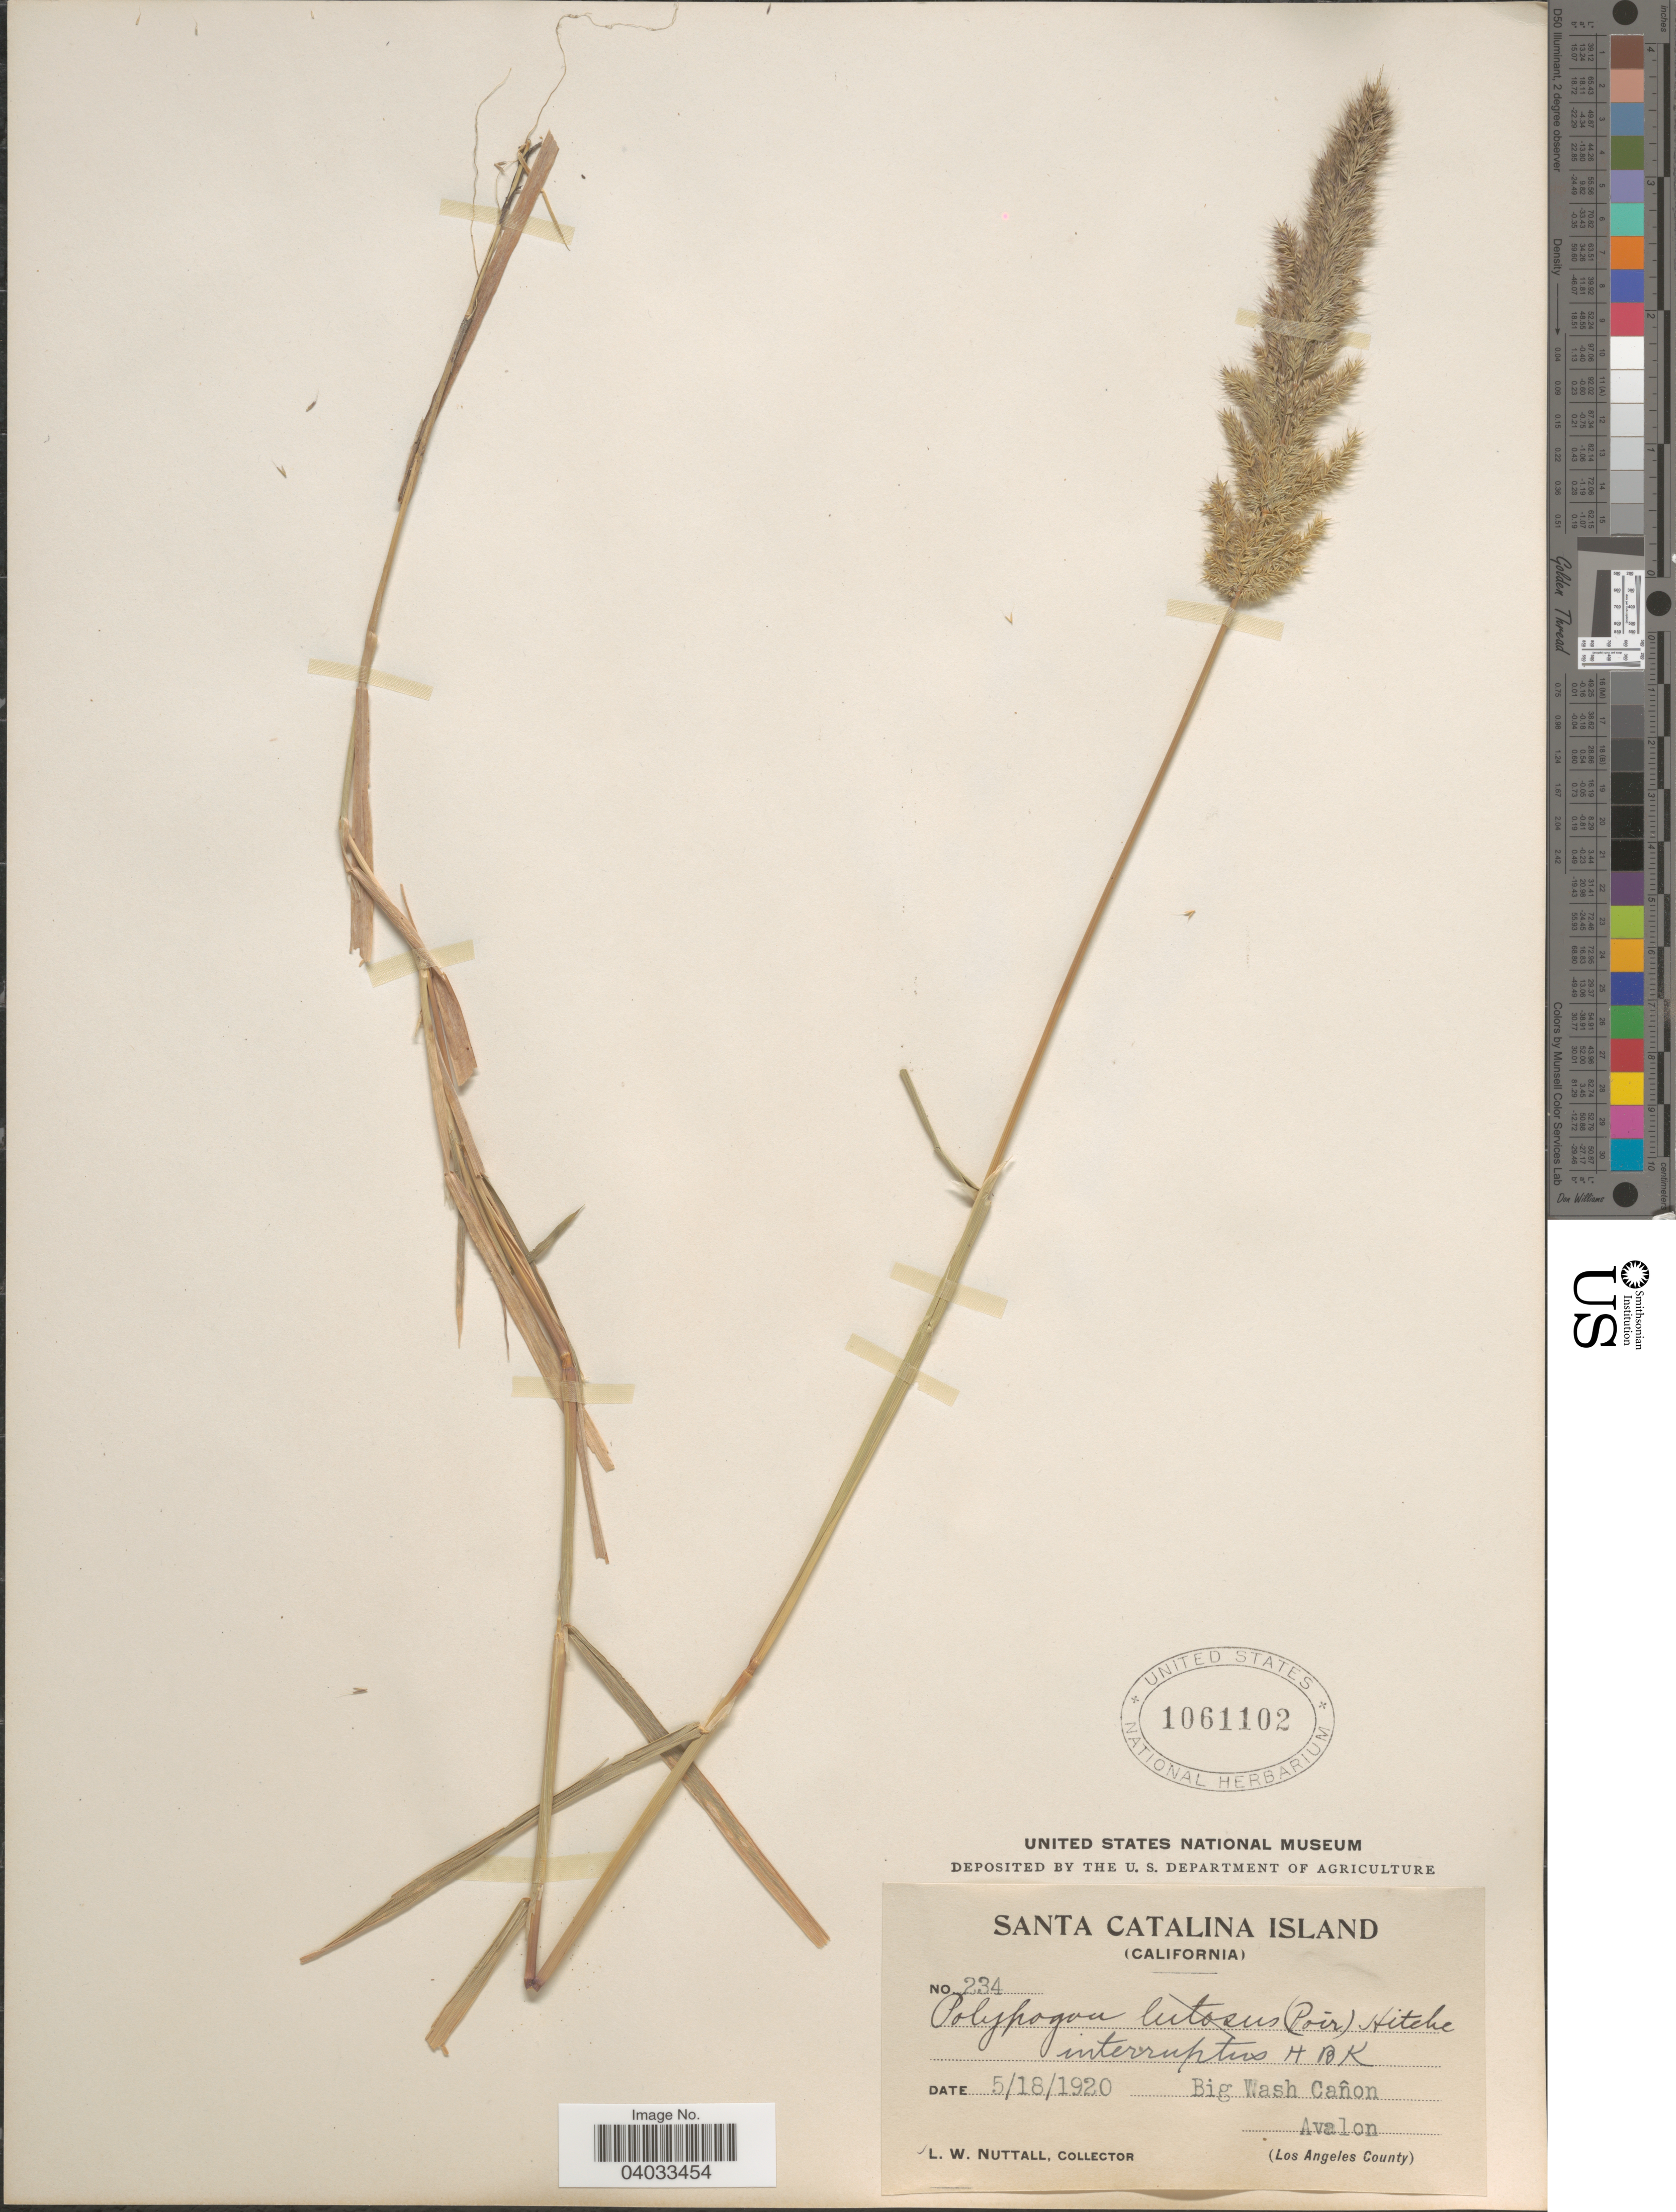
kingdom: Plantae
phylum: Tracheophyta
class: Liliopsida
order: Poales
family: Poaceae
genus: Polypogon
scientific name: Polypogon interruptus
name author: Kunth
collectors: L. W. Nuttall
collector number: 234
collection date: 1920-05-18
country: United States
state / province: California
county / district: Los Angeles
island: Santa Catalina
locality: Santa Catalina Island. Big Wash Cañon. Avalon. (Los Angeles County) [unsure placement].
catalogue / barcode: US 1061102